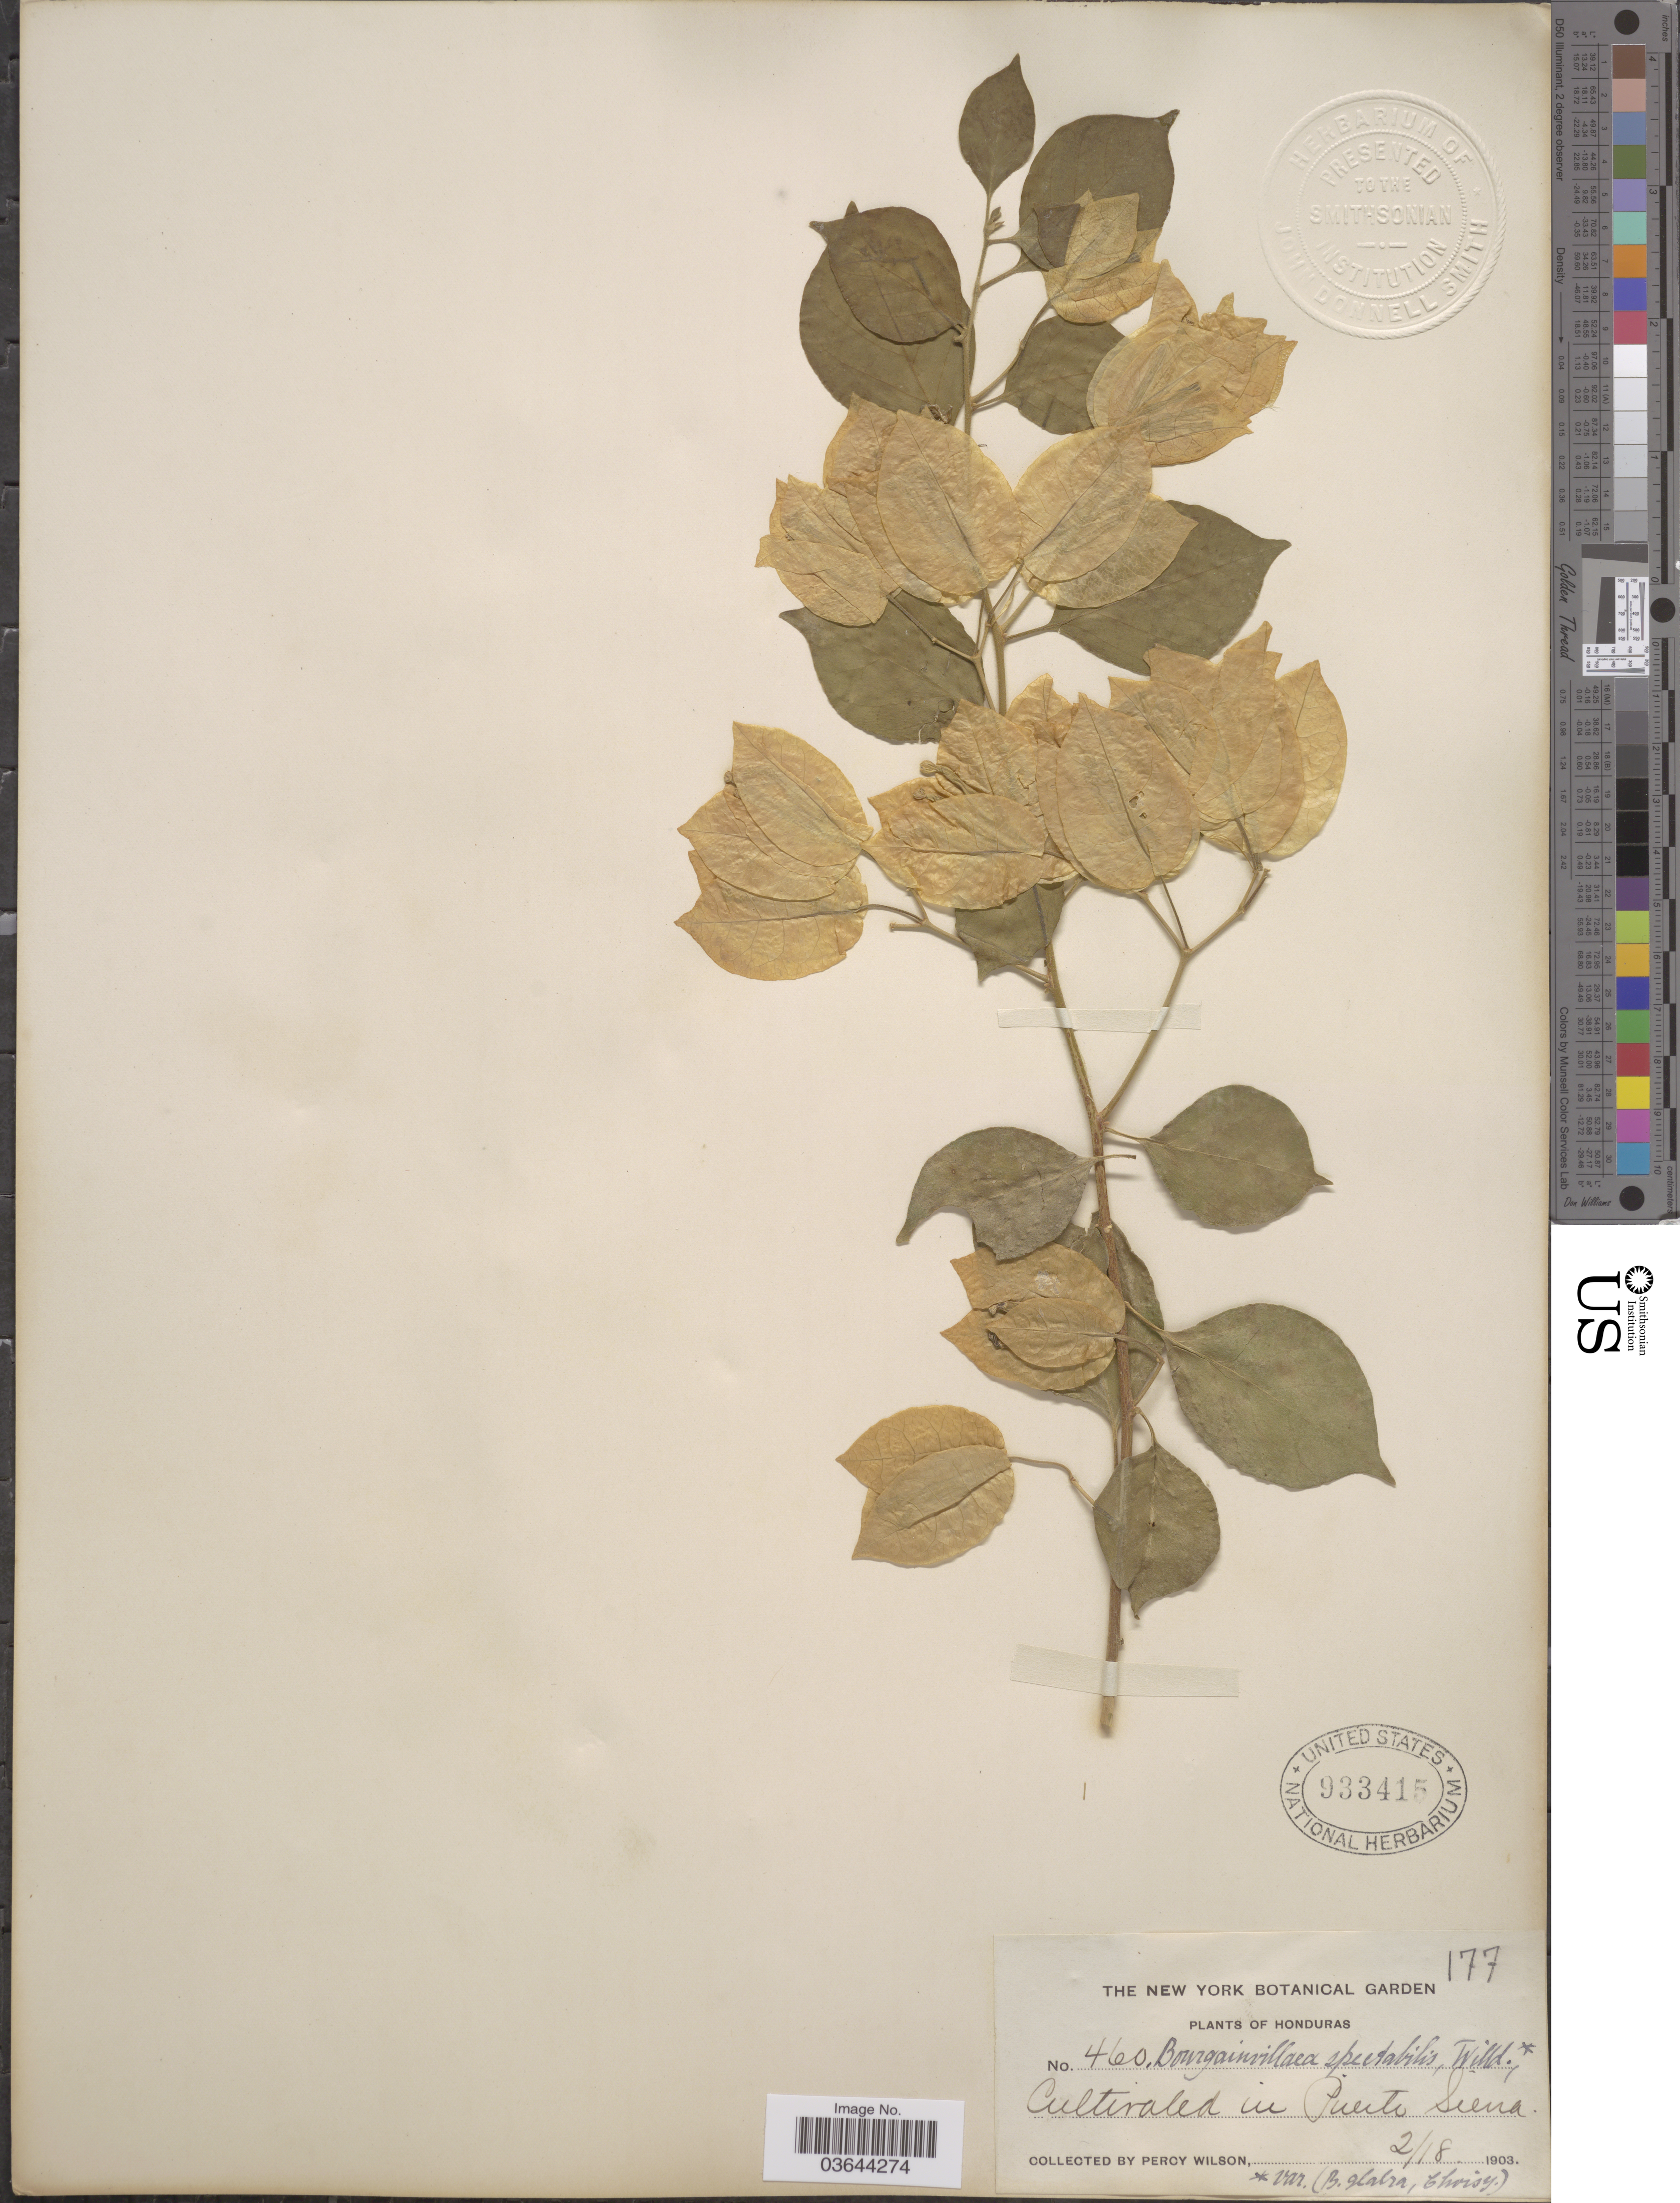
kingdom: Plantae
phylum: Tracheophyta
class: Magnoliopsida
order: Caryophyllales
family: Nyctaginaceae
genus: Bougainvillea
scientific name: Bougainvillea glabra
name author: Choisy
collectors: P. Wilson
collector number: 460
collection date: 1903-02-18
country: Honduras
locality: Puerto Siena.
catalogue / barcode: US 933415